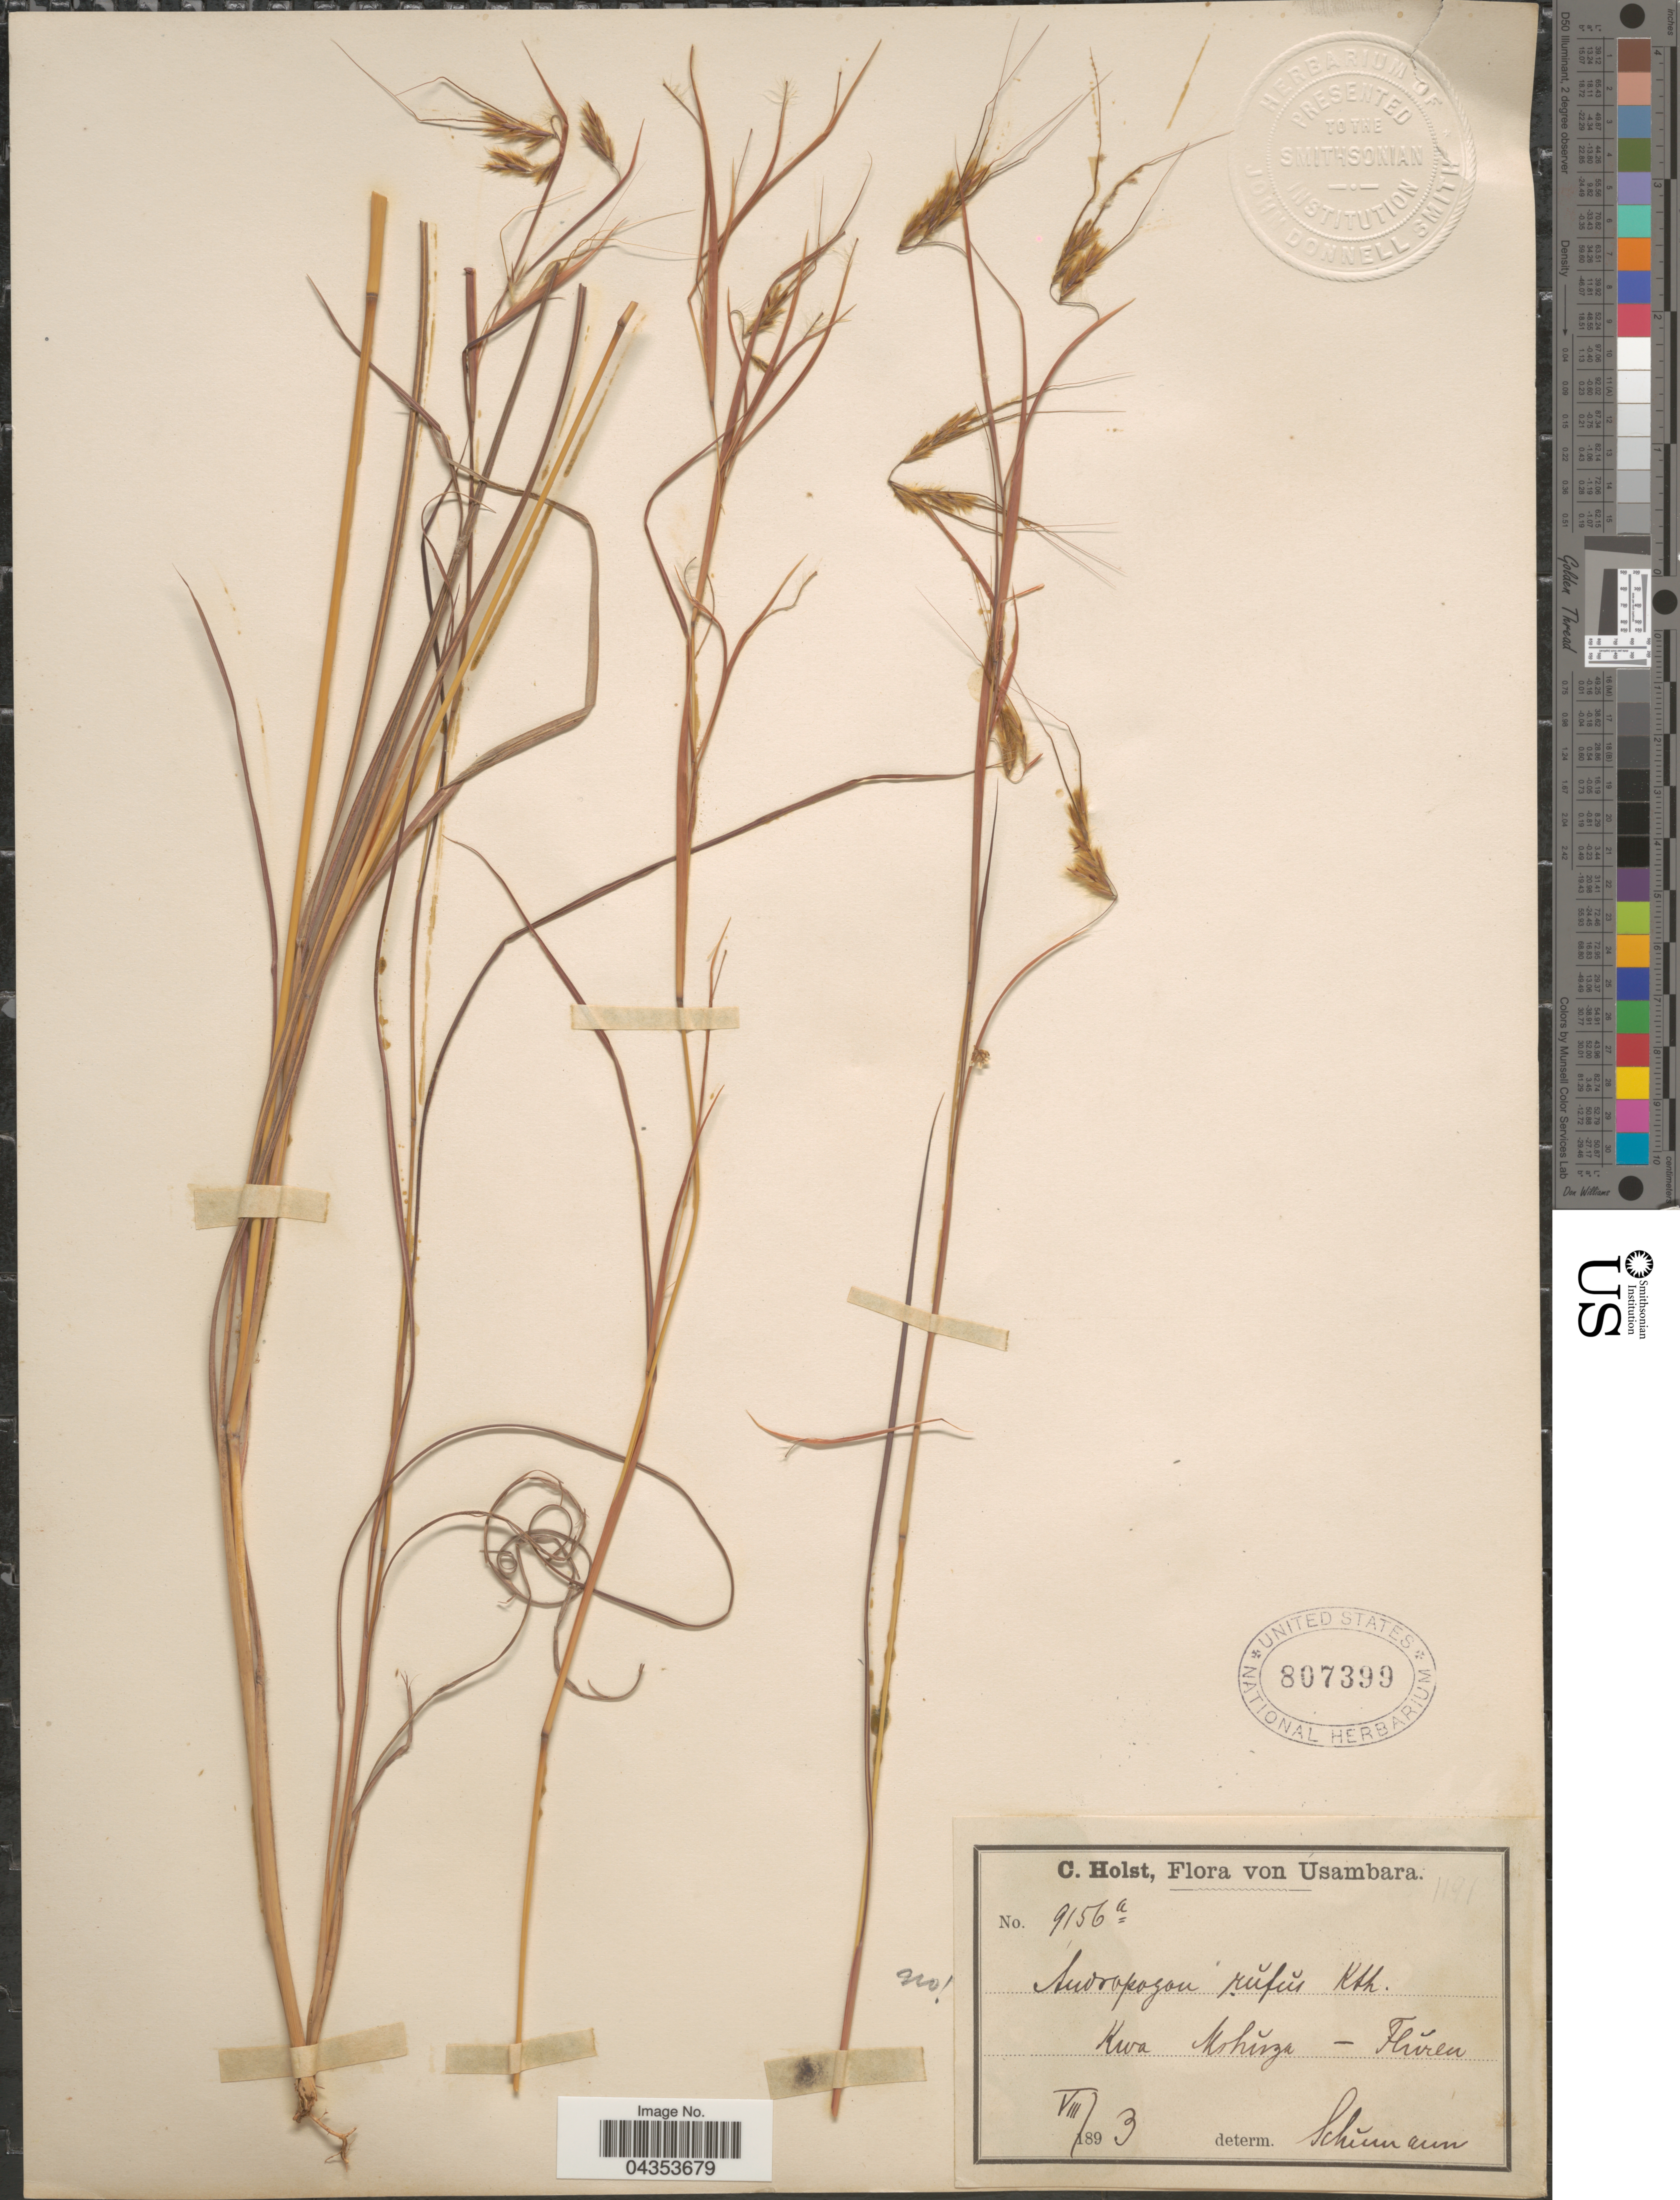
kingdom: Plantae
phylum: Tracheophyta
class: Liliopsida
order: Poales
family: Poaceae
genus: Hyparrhenia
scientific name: Hyparrhenia nyassae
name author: (Rendle) Stapf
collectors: C. H. Holst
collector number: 9156a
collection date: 1893-08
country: Tanzania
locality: Usambara. Kwa Mshuza.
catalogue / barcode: US 807399